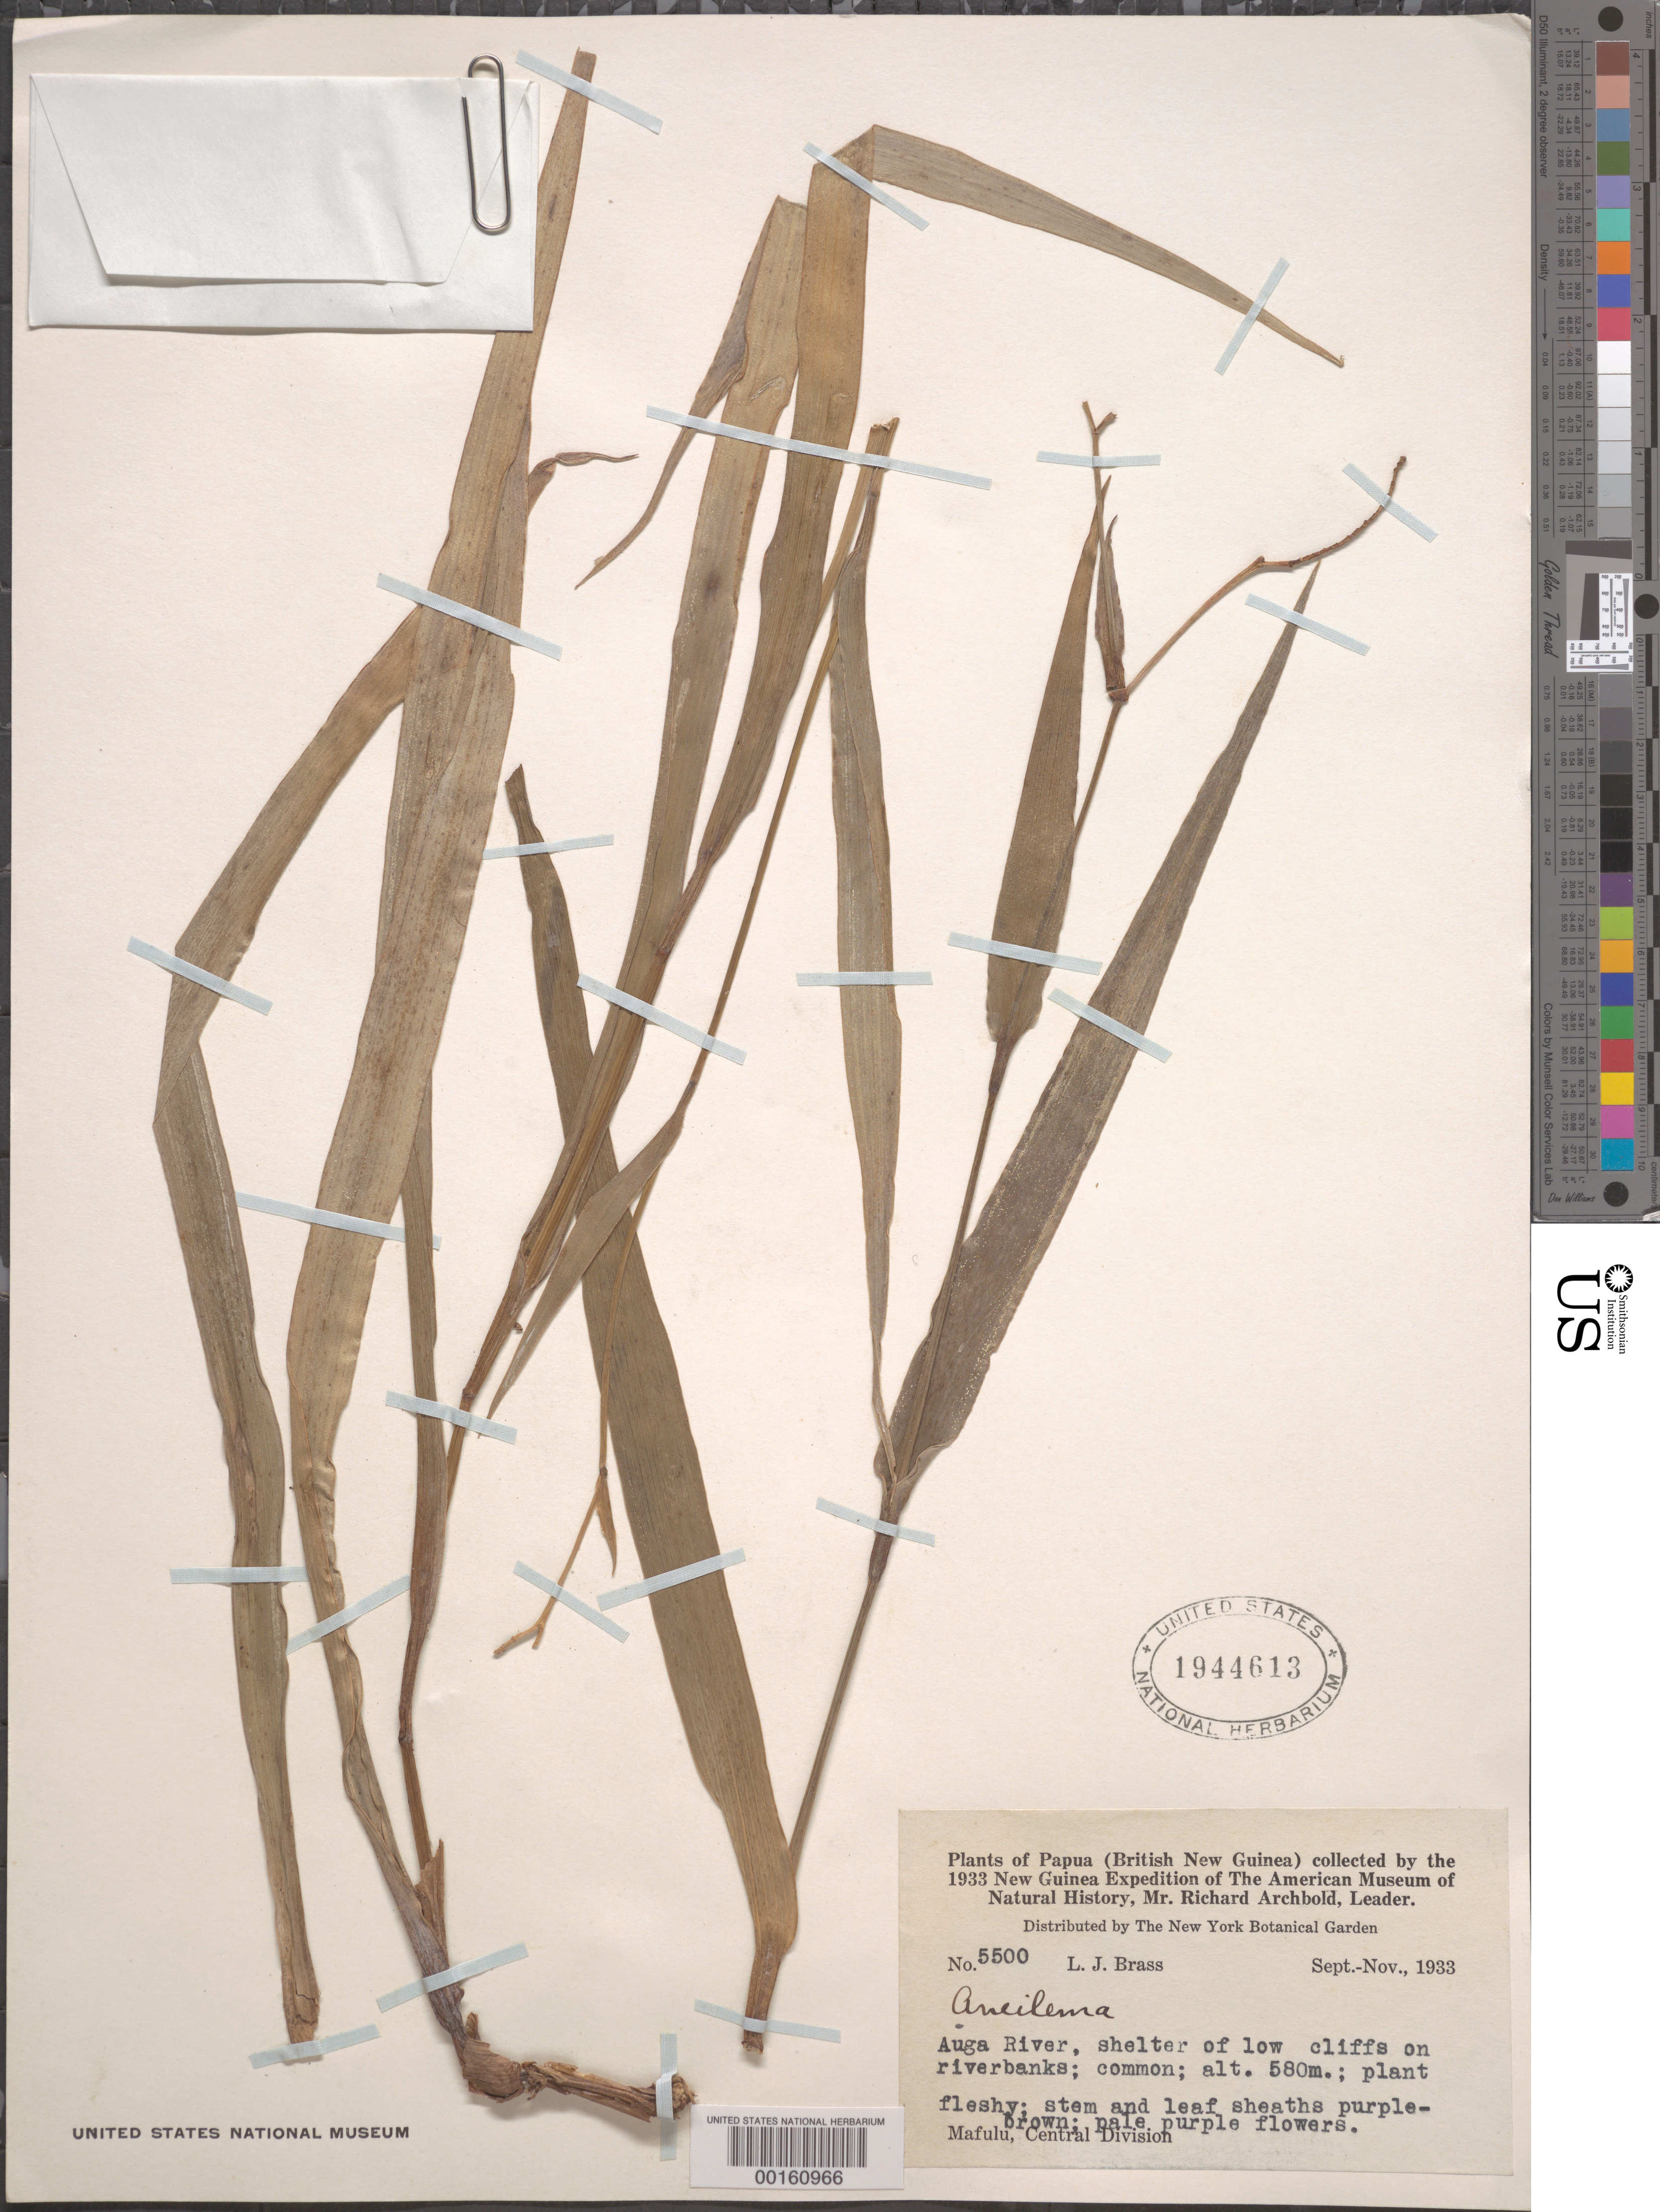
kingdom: Plantae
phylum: Tracheophyta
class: Liliopsida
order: Commelinales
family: Commelinaceae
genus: Murdannia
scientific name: Murdannia sp.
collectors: L. J. Brass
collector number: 5500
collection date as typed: Sep 1933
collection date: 1933-09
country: Papua New Guinea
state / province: Central / Northern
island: New Guinea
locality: Mafulu; auga river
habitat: Low cliffs on riverbank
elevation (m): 580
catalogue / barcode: US 1944613